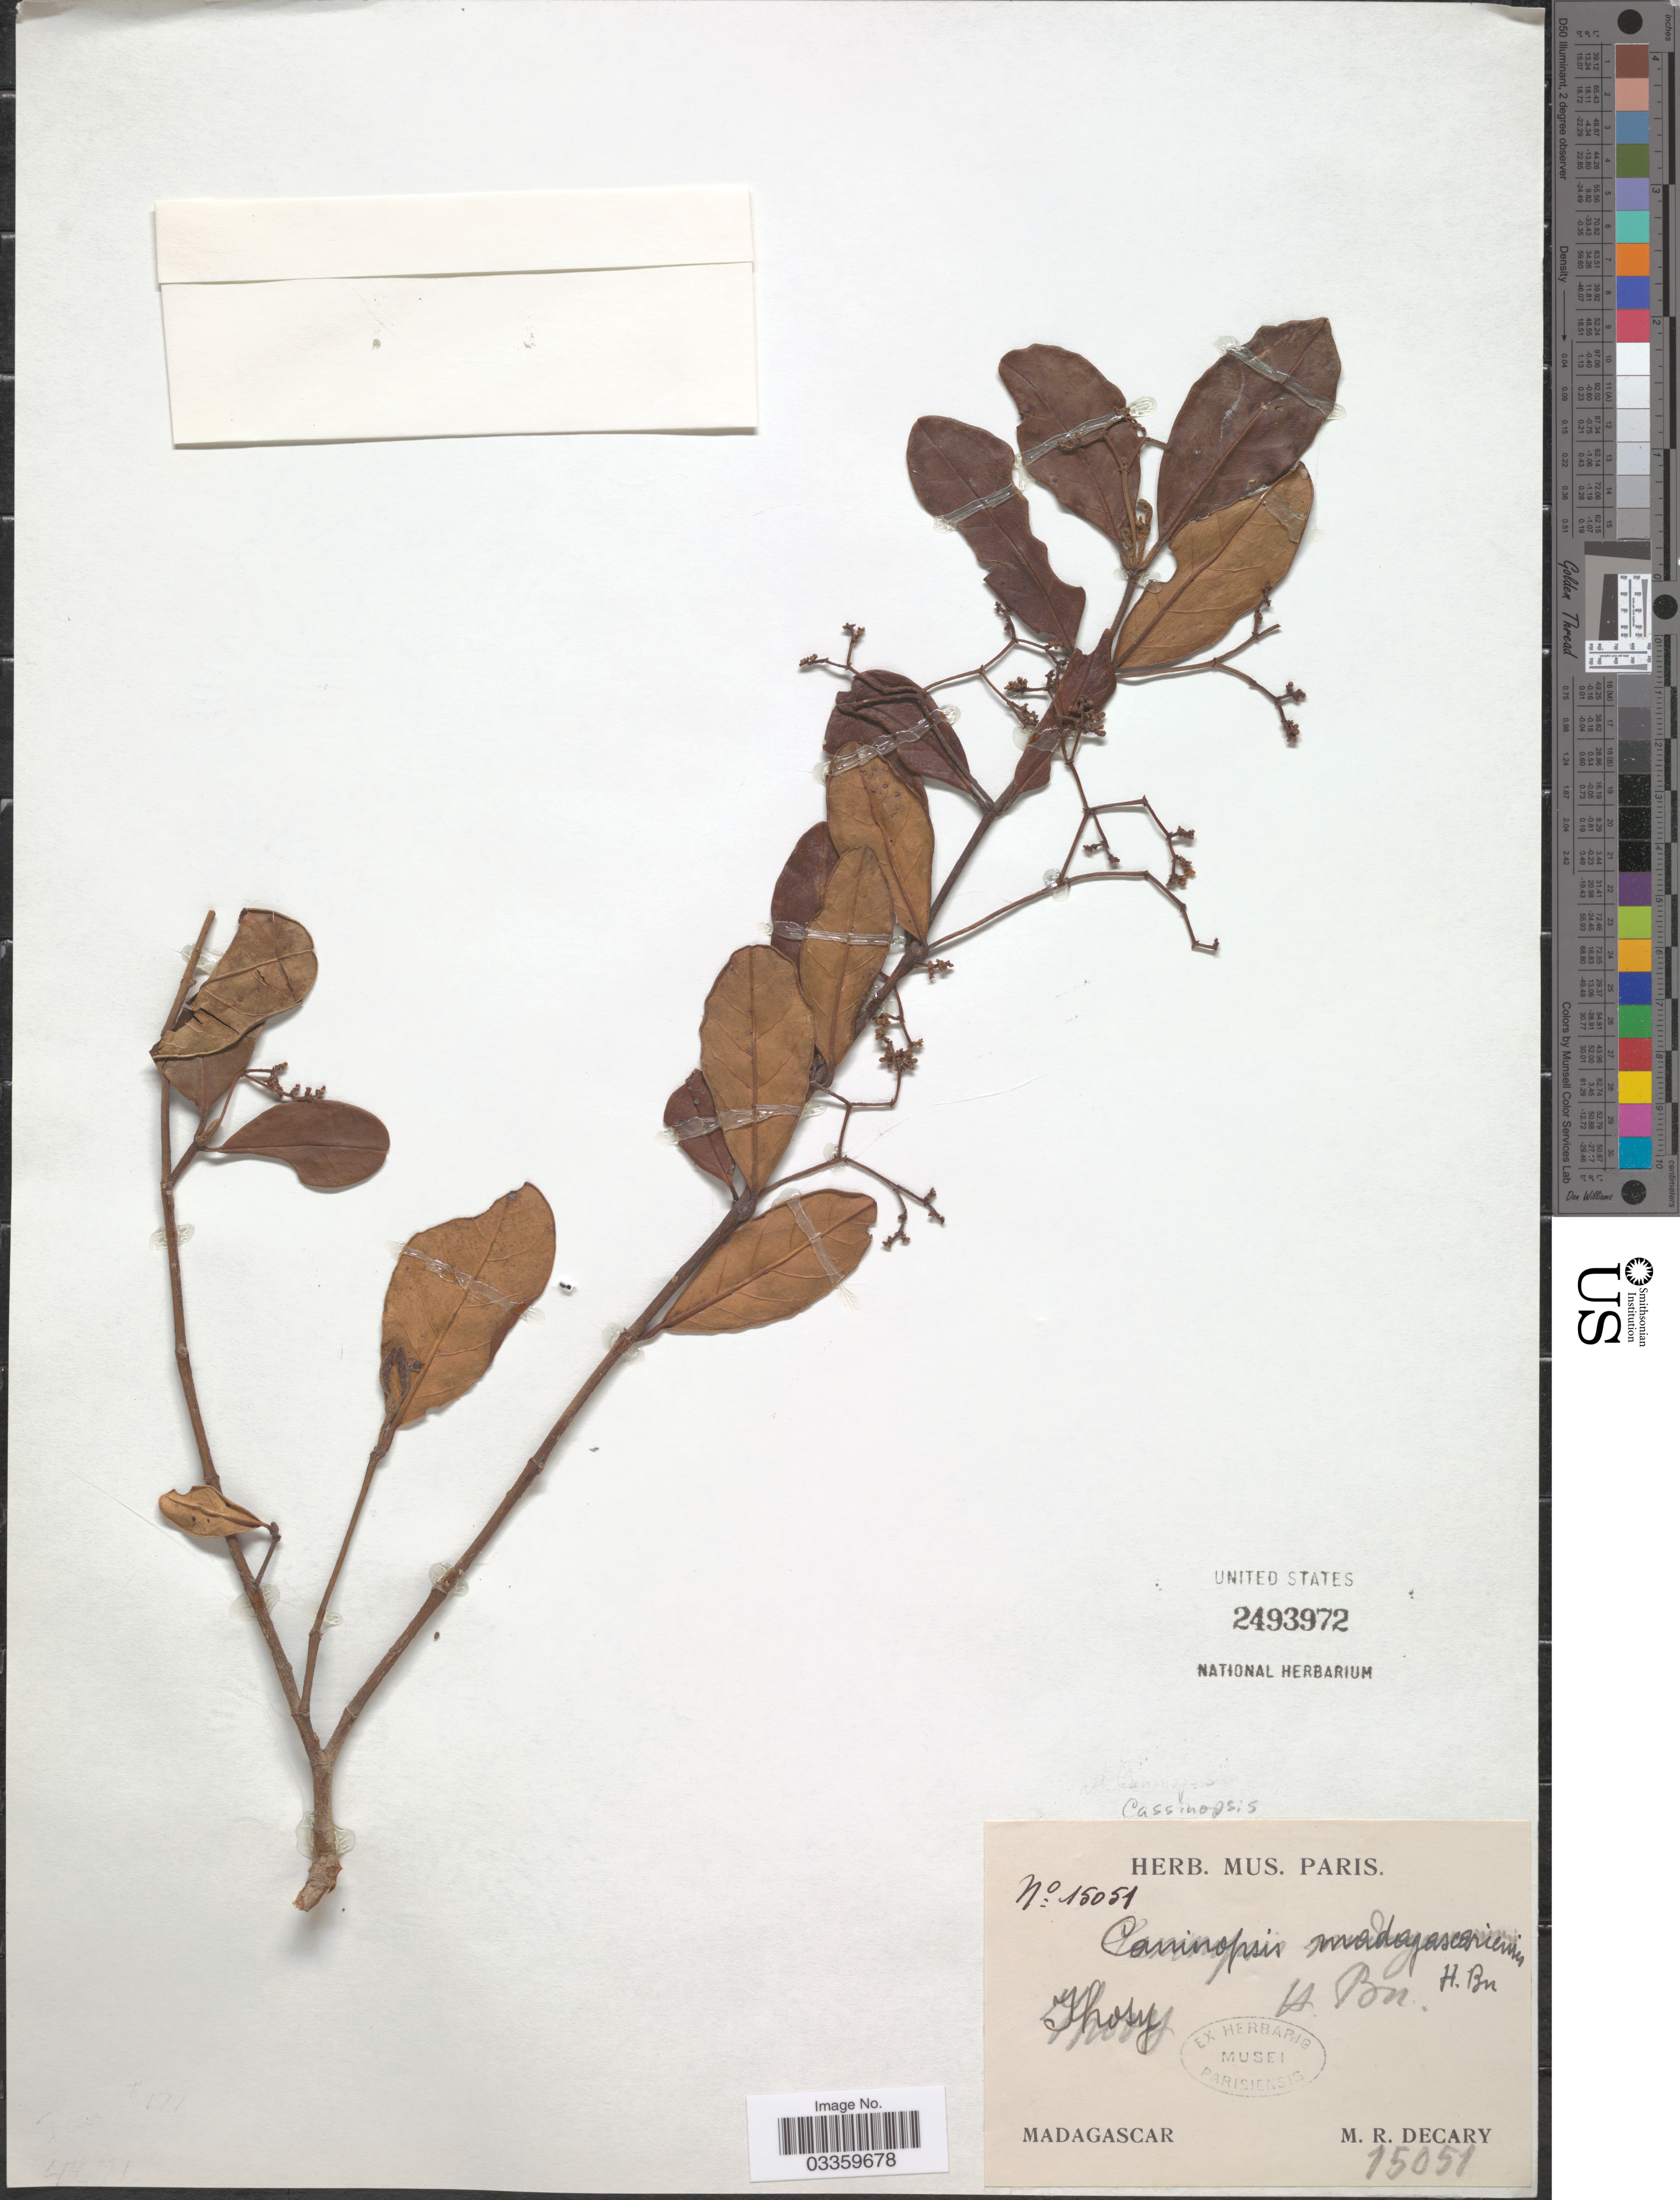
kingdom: Plantae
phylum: Tracheophyta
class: Magnoliopsida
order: Icacinales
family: Icacinaceae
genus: Cassinopsis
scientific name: Cassinopsis madagascariensis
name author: Baill.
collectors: R. Decary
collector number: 15051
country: Madagascar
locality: Thosy.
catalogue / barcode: US 2493972